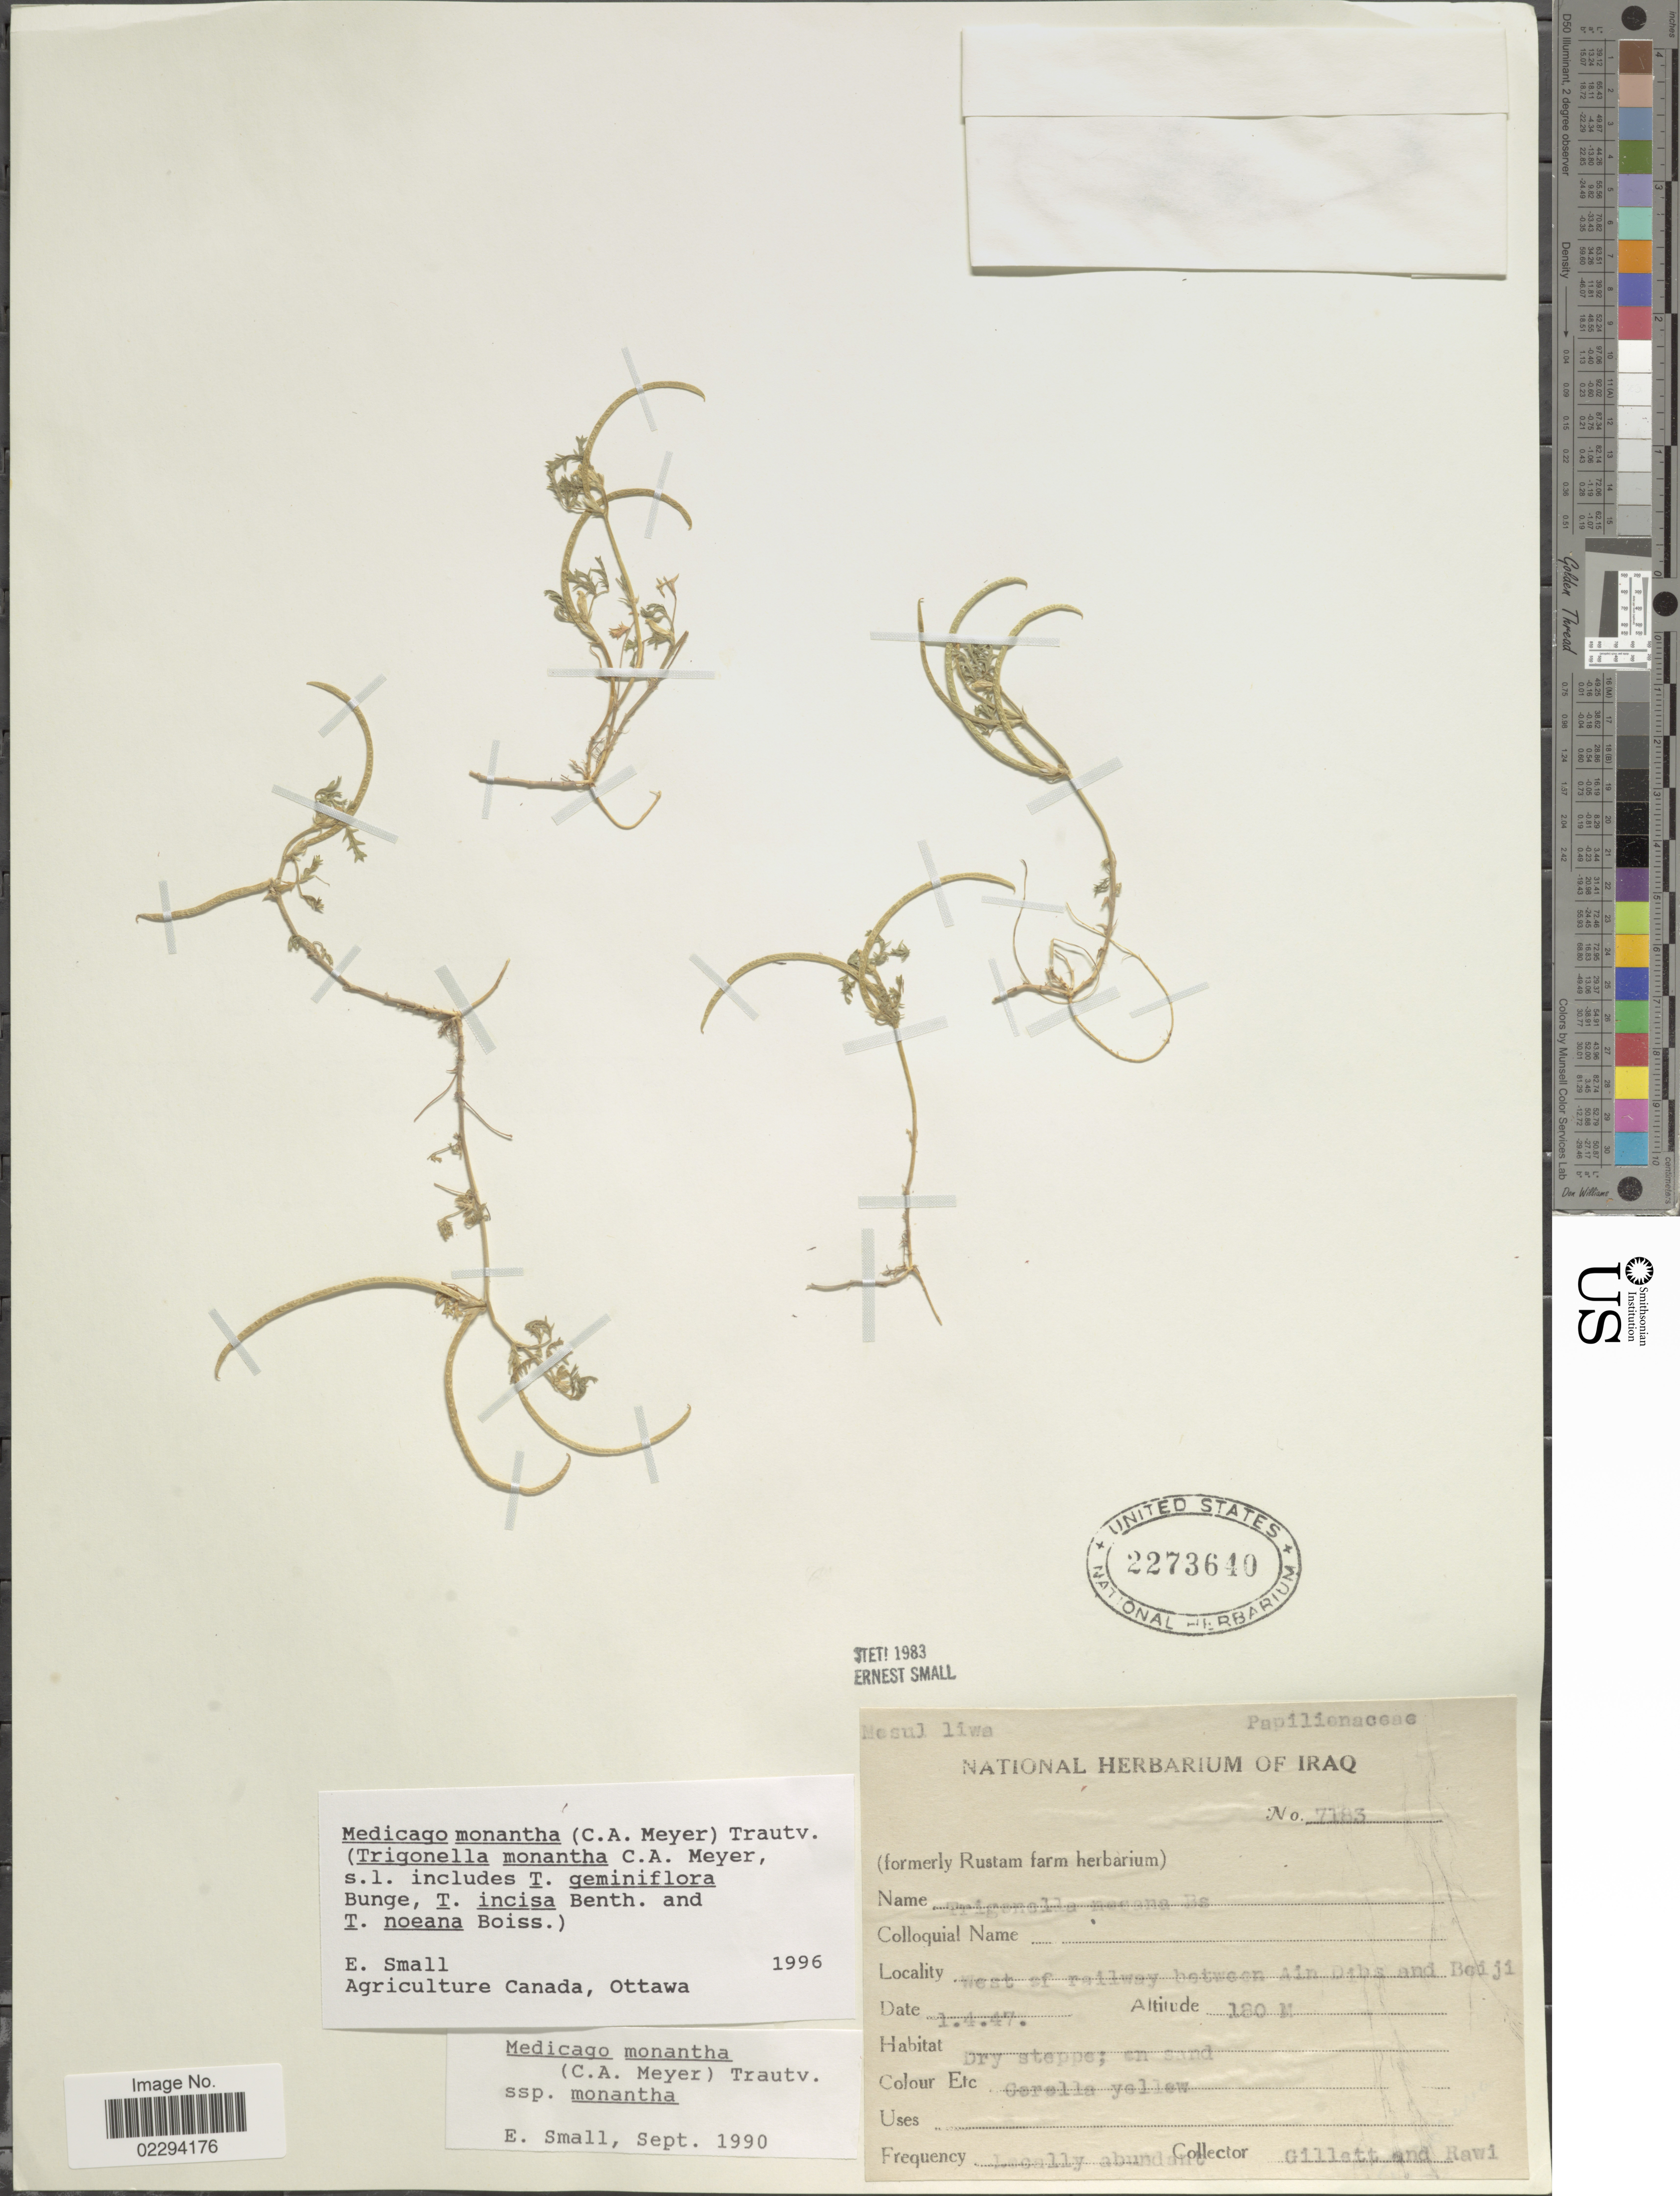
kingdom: Plantae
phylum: Tracheophyta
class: Magnoliopsida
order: Fabales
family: Fabaceae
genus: Medicago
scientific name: Medicago monantha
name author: (C.A. Mey.) Trautv.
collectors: Gillett, -- & -. Rawi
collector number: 7183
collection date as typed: Transcribed d/m/y: 1/4/47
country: Iraq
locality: West of railway between Ain Dibs and Bedji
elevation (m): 180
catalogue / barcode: US 2273640